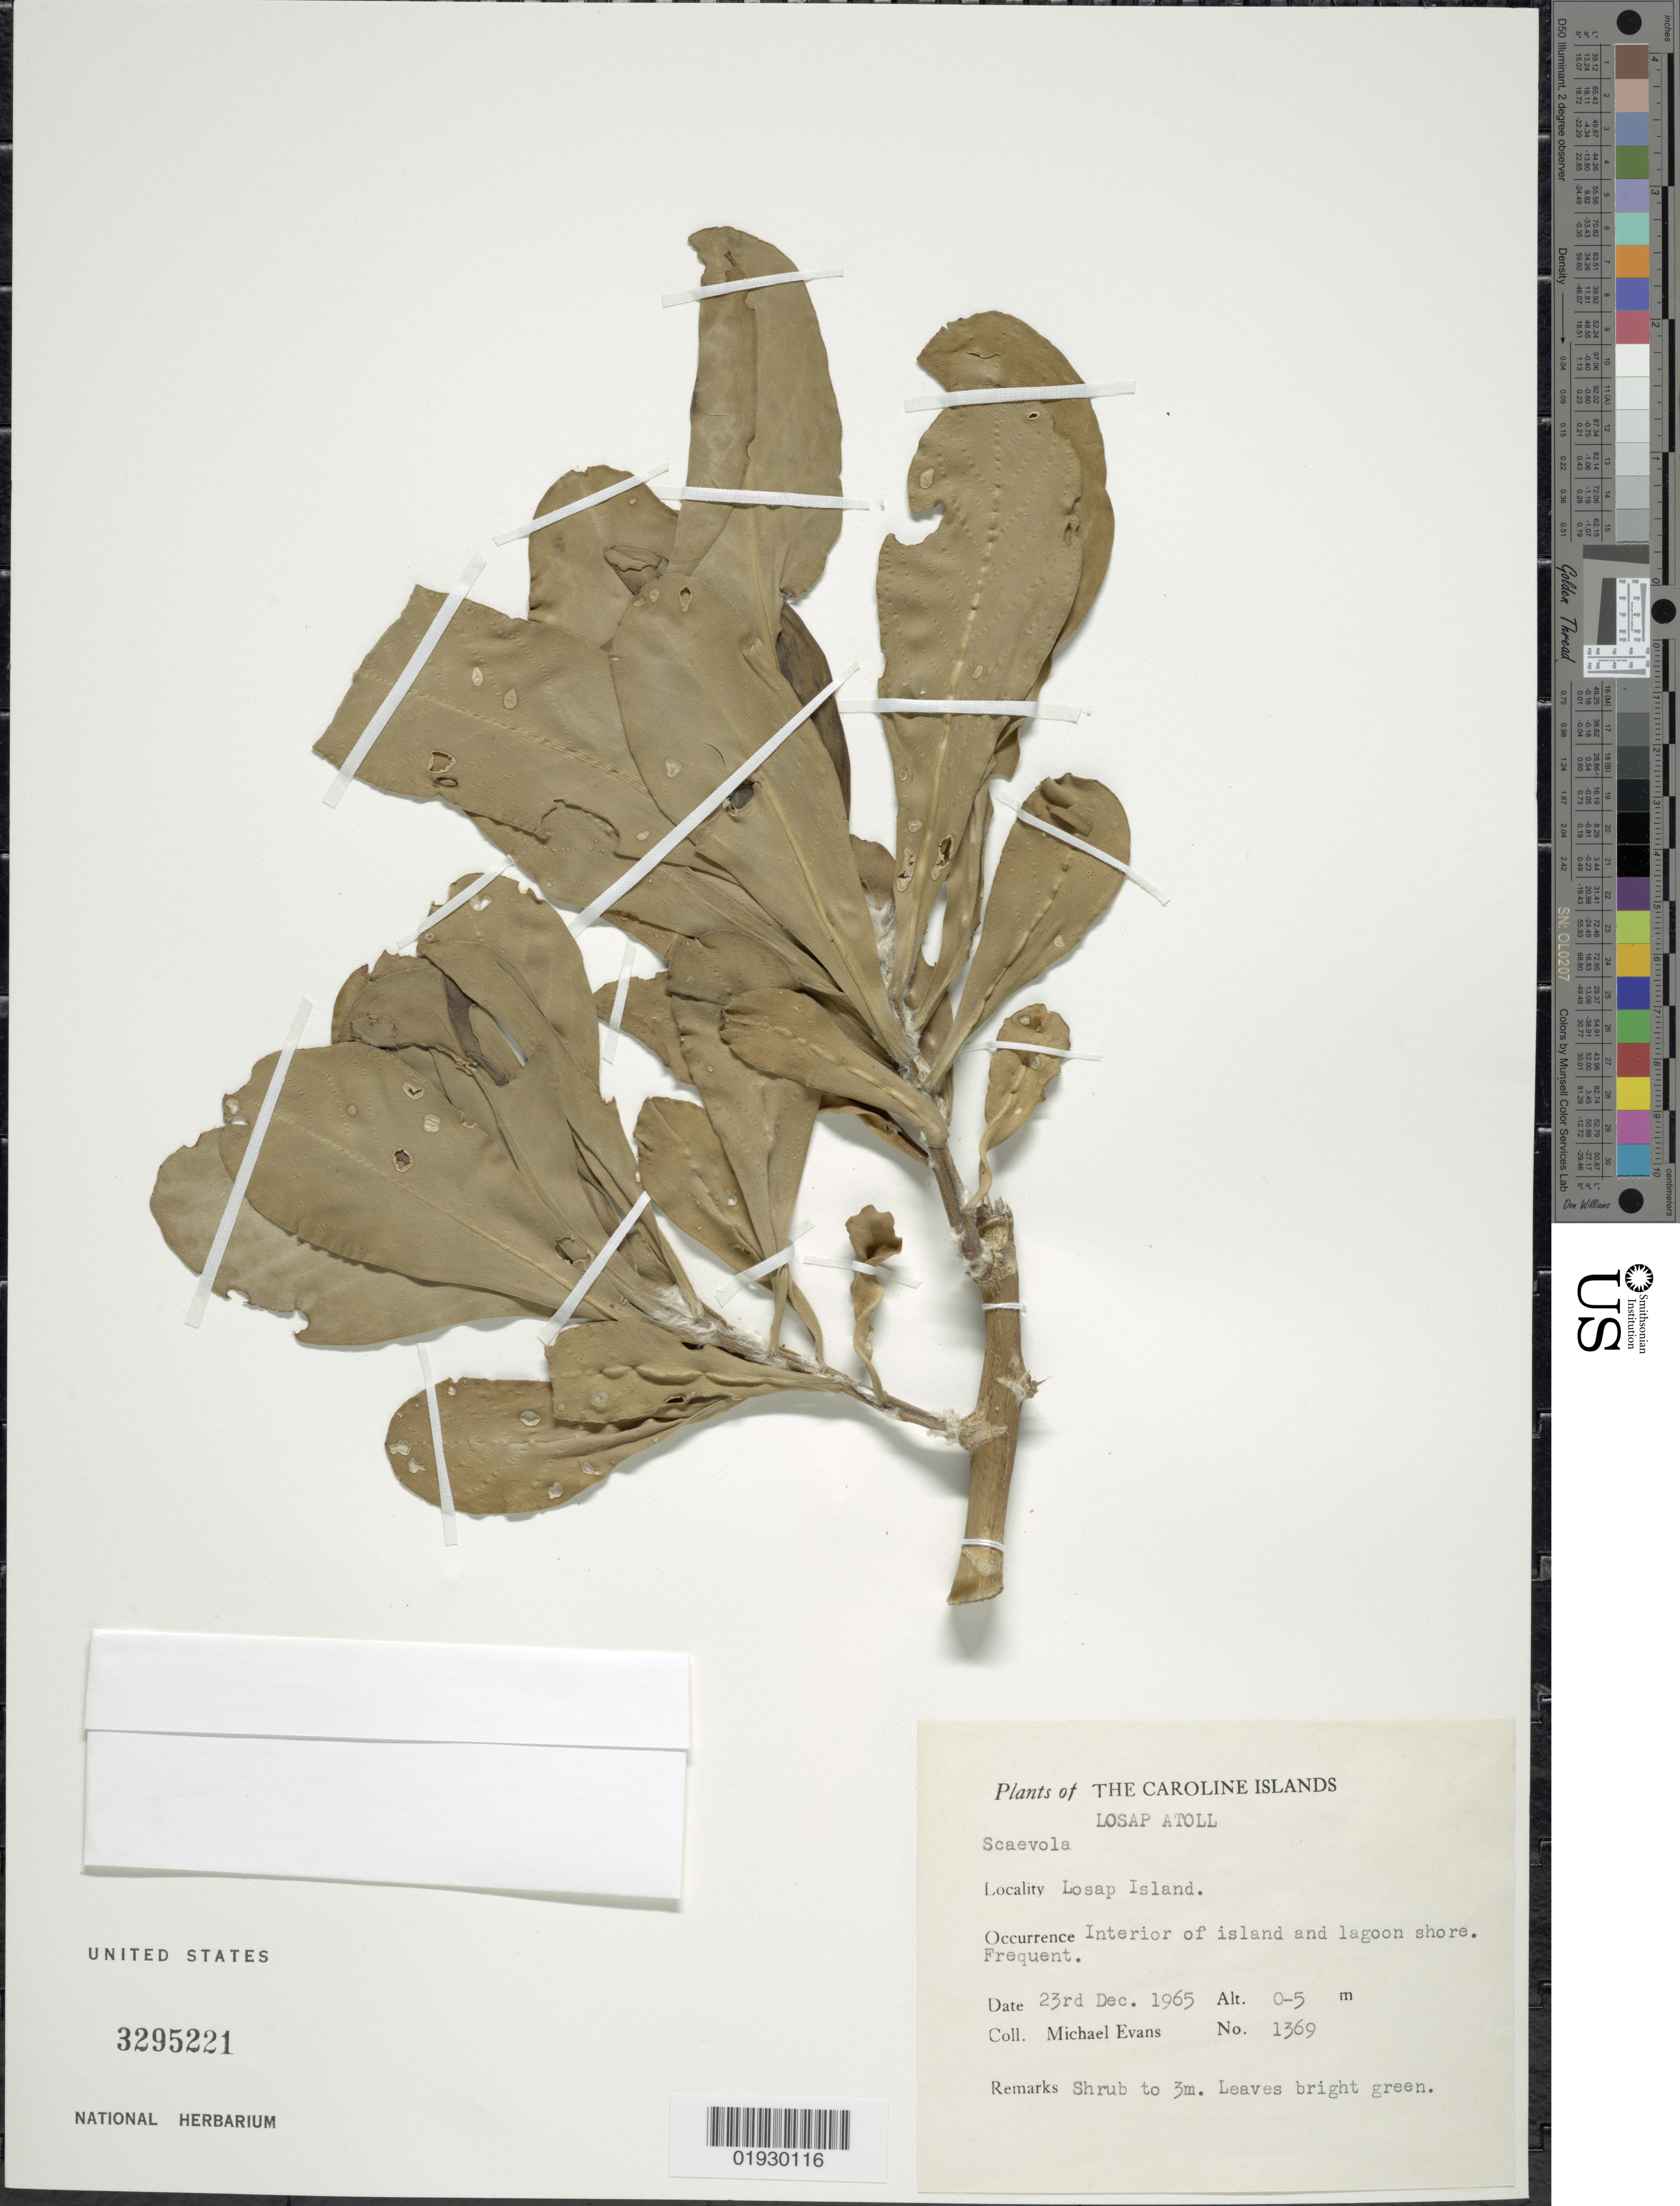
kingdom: Plantae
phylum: Tracheophyta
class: Magnoliopsida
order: Asterales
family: Goodeniaceae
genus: Scaevola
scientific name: Scaevola taccada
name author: (Gaertn.) Roxb.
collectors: M. Evans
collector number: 1369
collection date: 1965-12-23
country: Micronesia, Federated States of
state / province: Truk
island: Losap Atoll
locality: Losap Atoll, Losap Island.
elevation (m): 0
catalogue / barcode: US 3295221